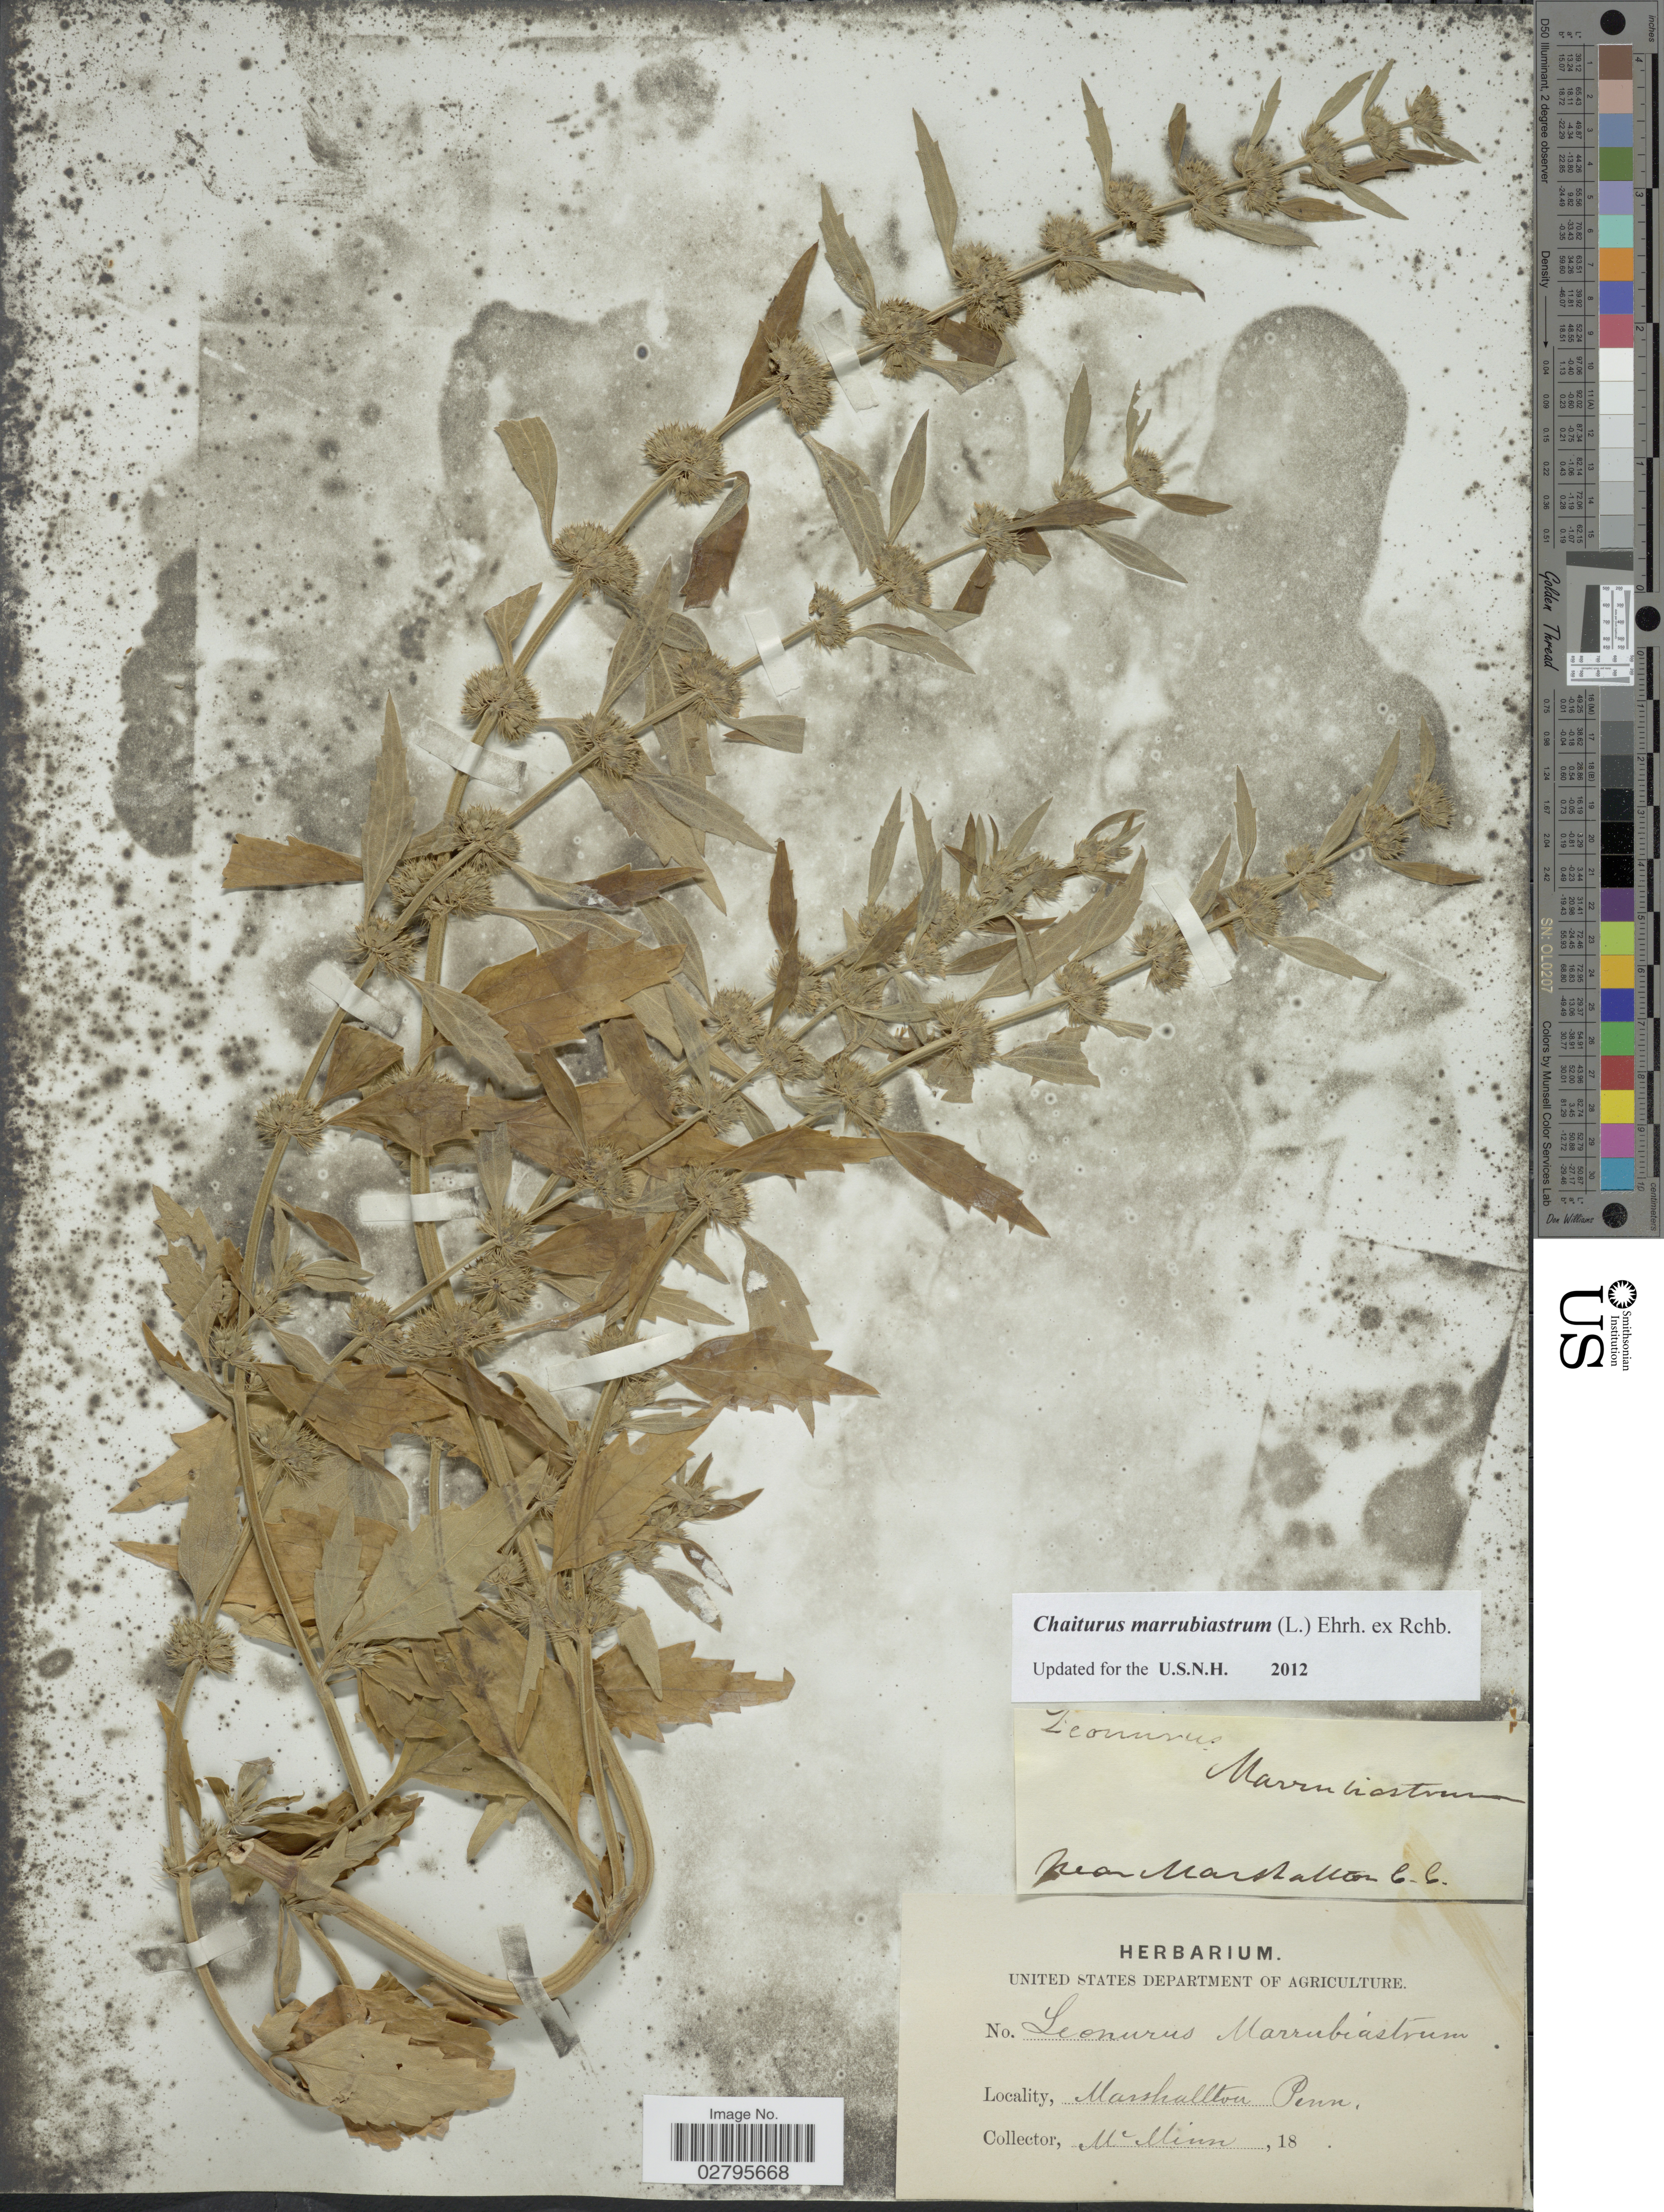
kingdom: Plantae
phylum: Tracheophyta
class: Magnoliopsida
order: Lamiales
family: Lamiaceae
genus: Chaiturus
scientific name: Chaiturus marrubiastrum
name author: (L.) Rchb.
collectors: McMinn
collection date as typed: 18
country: United States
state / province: Pennsylvania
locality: Marshallton